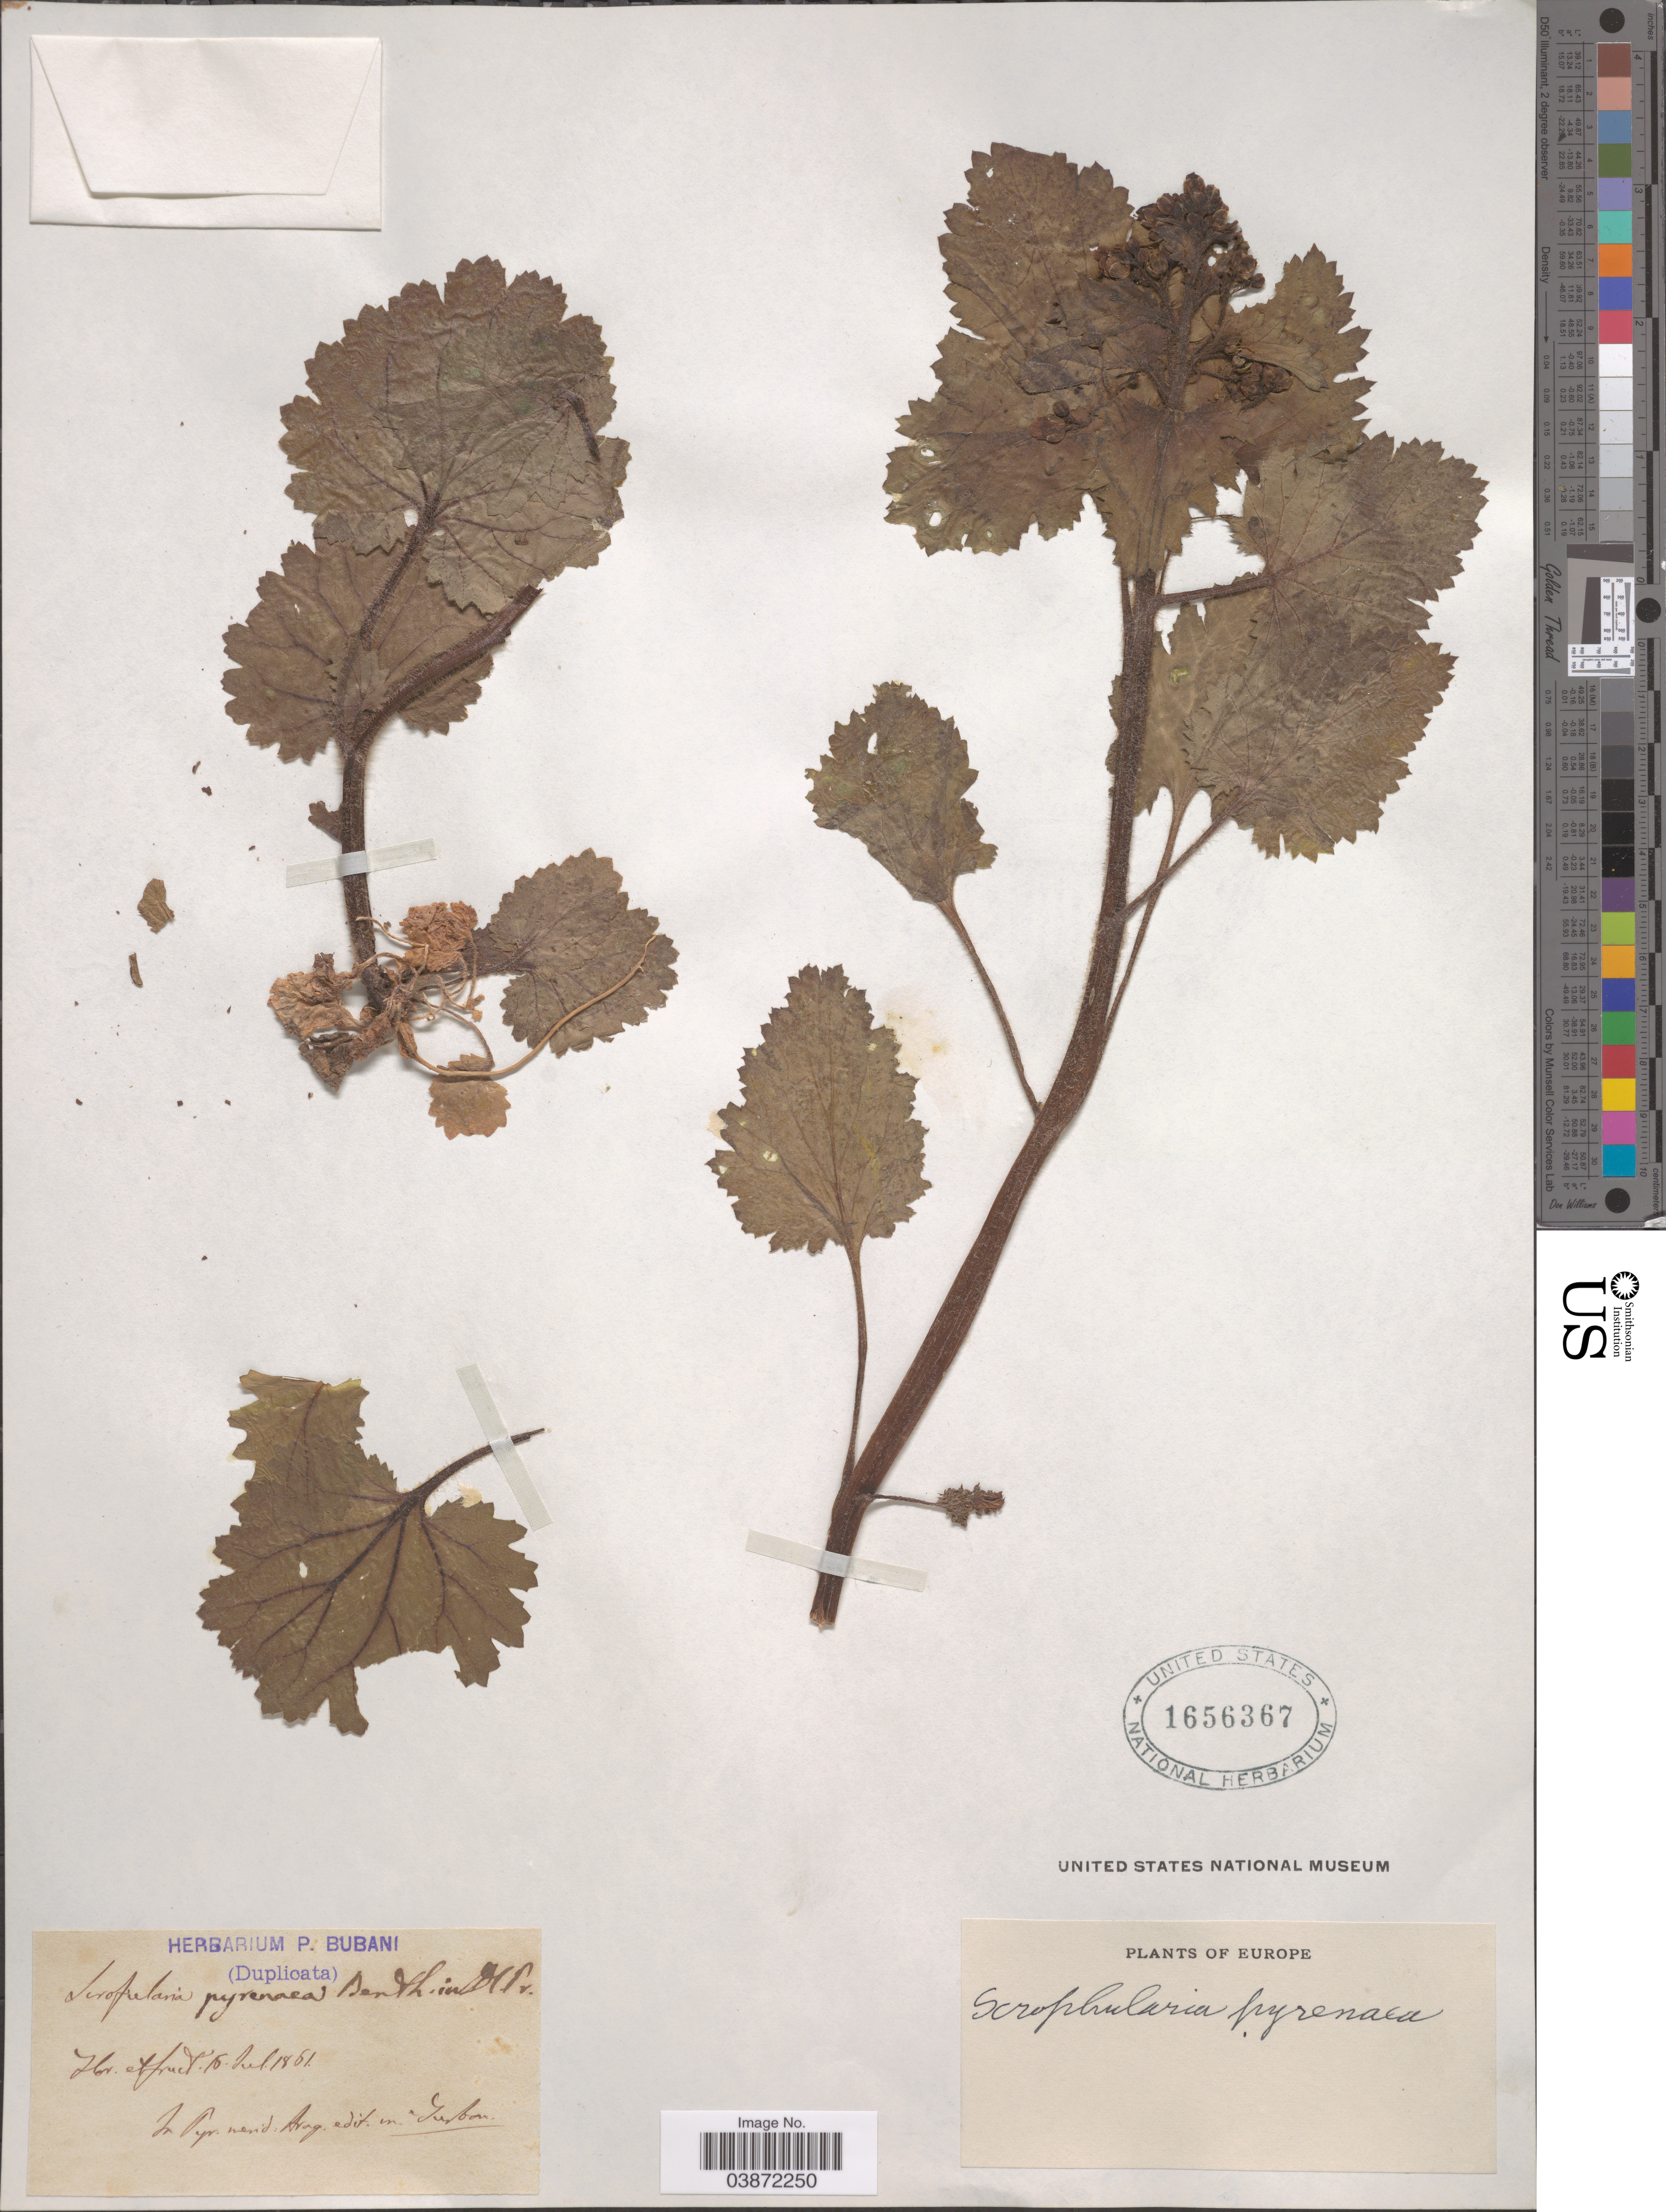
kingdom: Plantae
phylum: Tracheophyta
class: Magnoliopsida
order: Lamiales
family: Scrophulariaceae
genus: Scrophularia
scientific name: Scrophularia pyrenaica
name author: Benth.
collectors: ex herb. P. Bubani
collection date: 1861-07-16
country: Spain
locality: In Pyr med Arag. Edit. M. Turbon. Europe.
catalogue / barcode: US 1656367